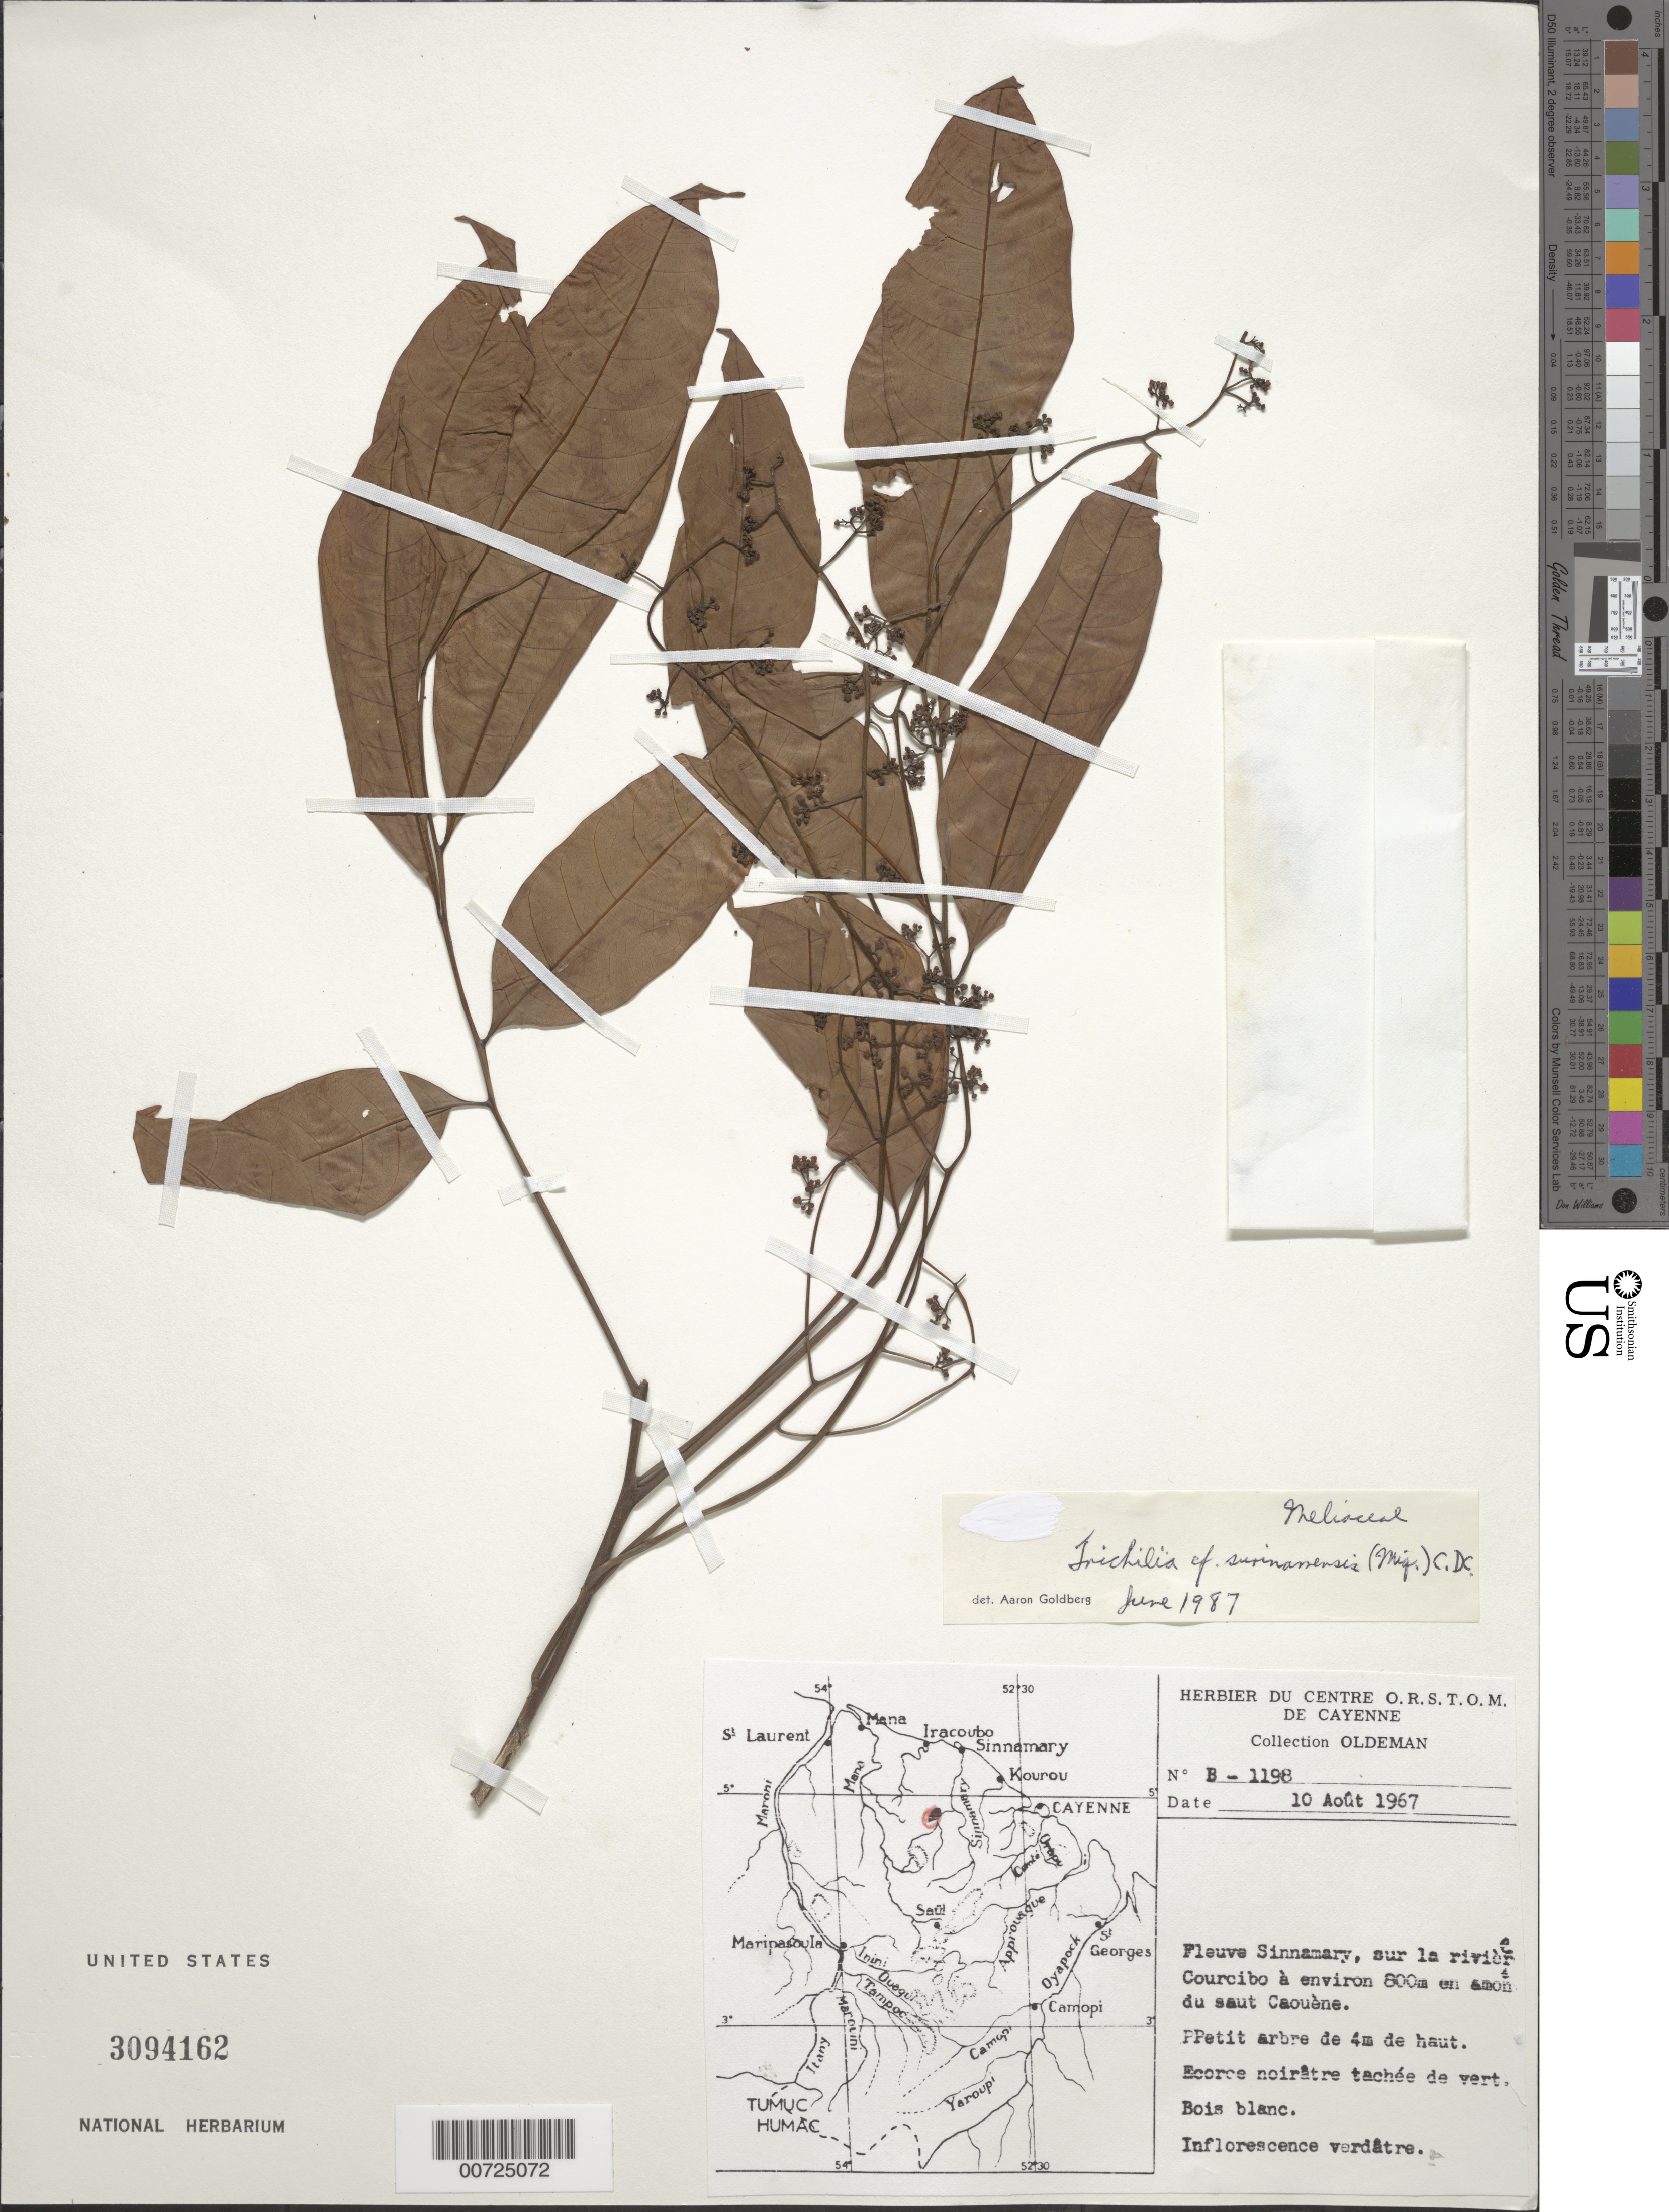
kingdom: Plantae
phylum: Tracheophyta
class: Magnoliopsida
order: Sapindales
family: Meliaceae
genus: Trichilia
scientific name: Trichilia surinamensis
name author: (Miq.) C. DC.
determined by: Goldberg, Aaron, (US), NMNH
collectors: R. Oldeman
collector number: B 1198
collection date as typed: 10-Aug-67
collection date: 1967-08-10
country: French Guiana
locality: Fleuve Sinnamary, sur la Rivière Courcibo a environ 1 km en amont du saut Caouène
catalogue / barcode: US 3094162